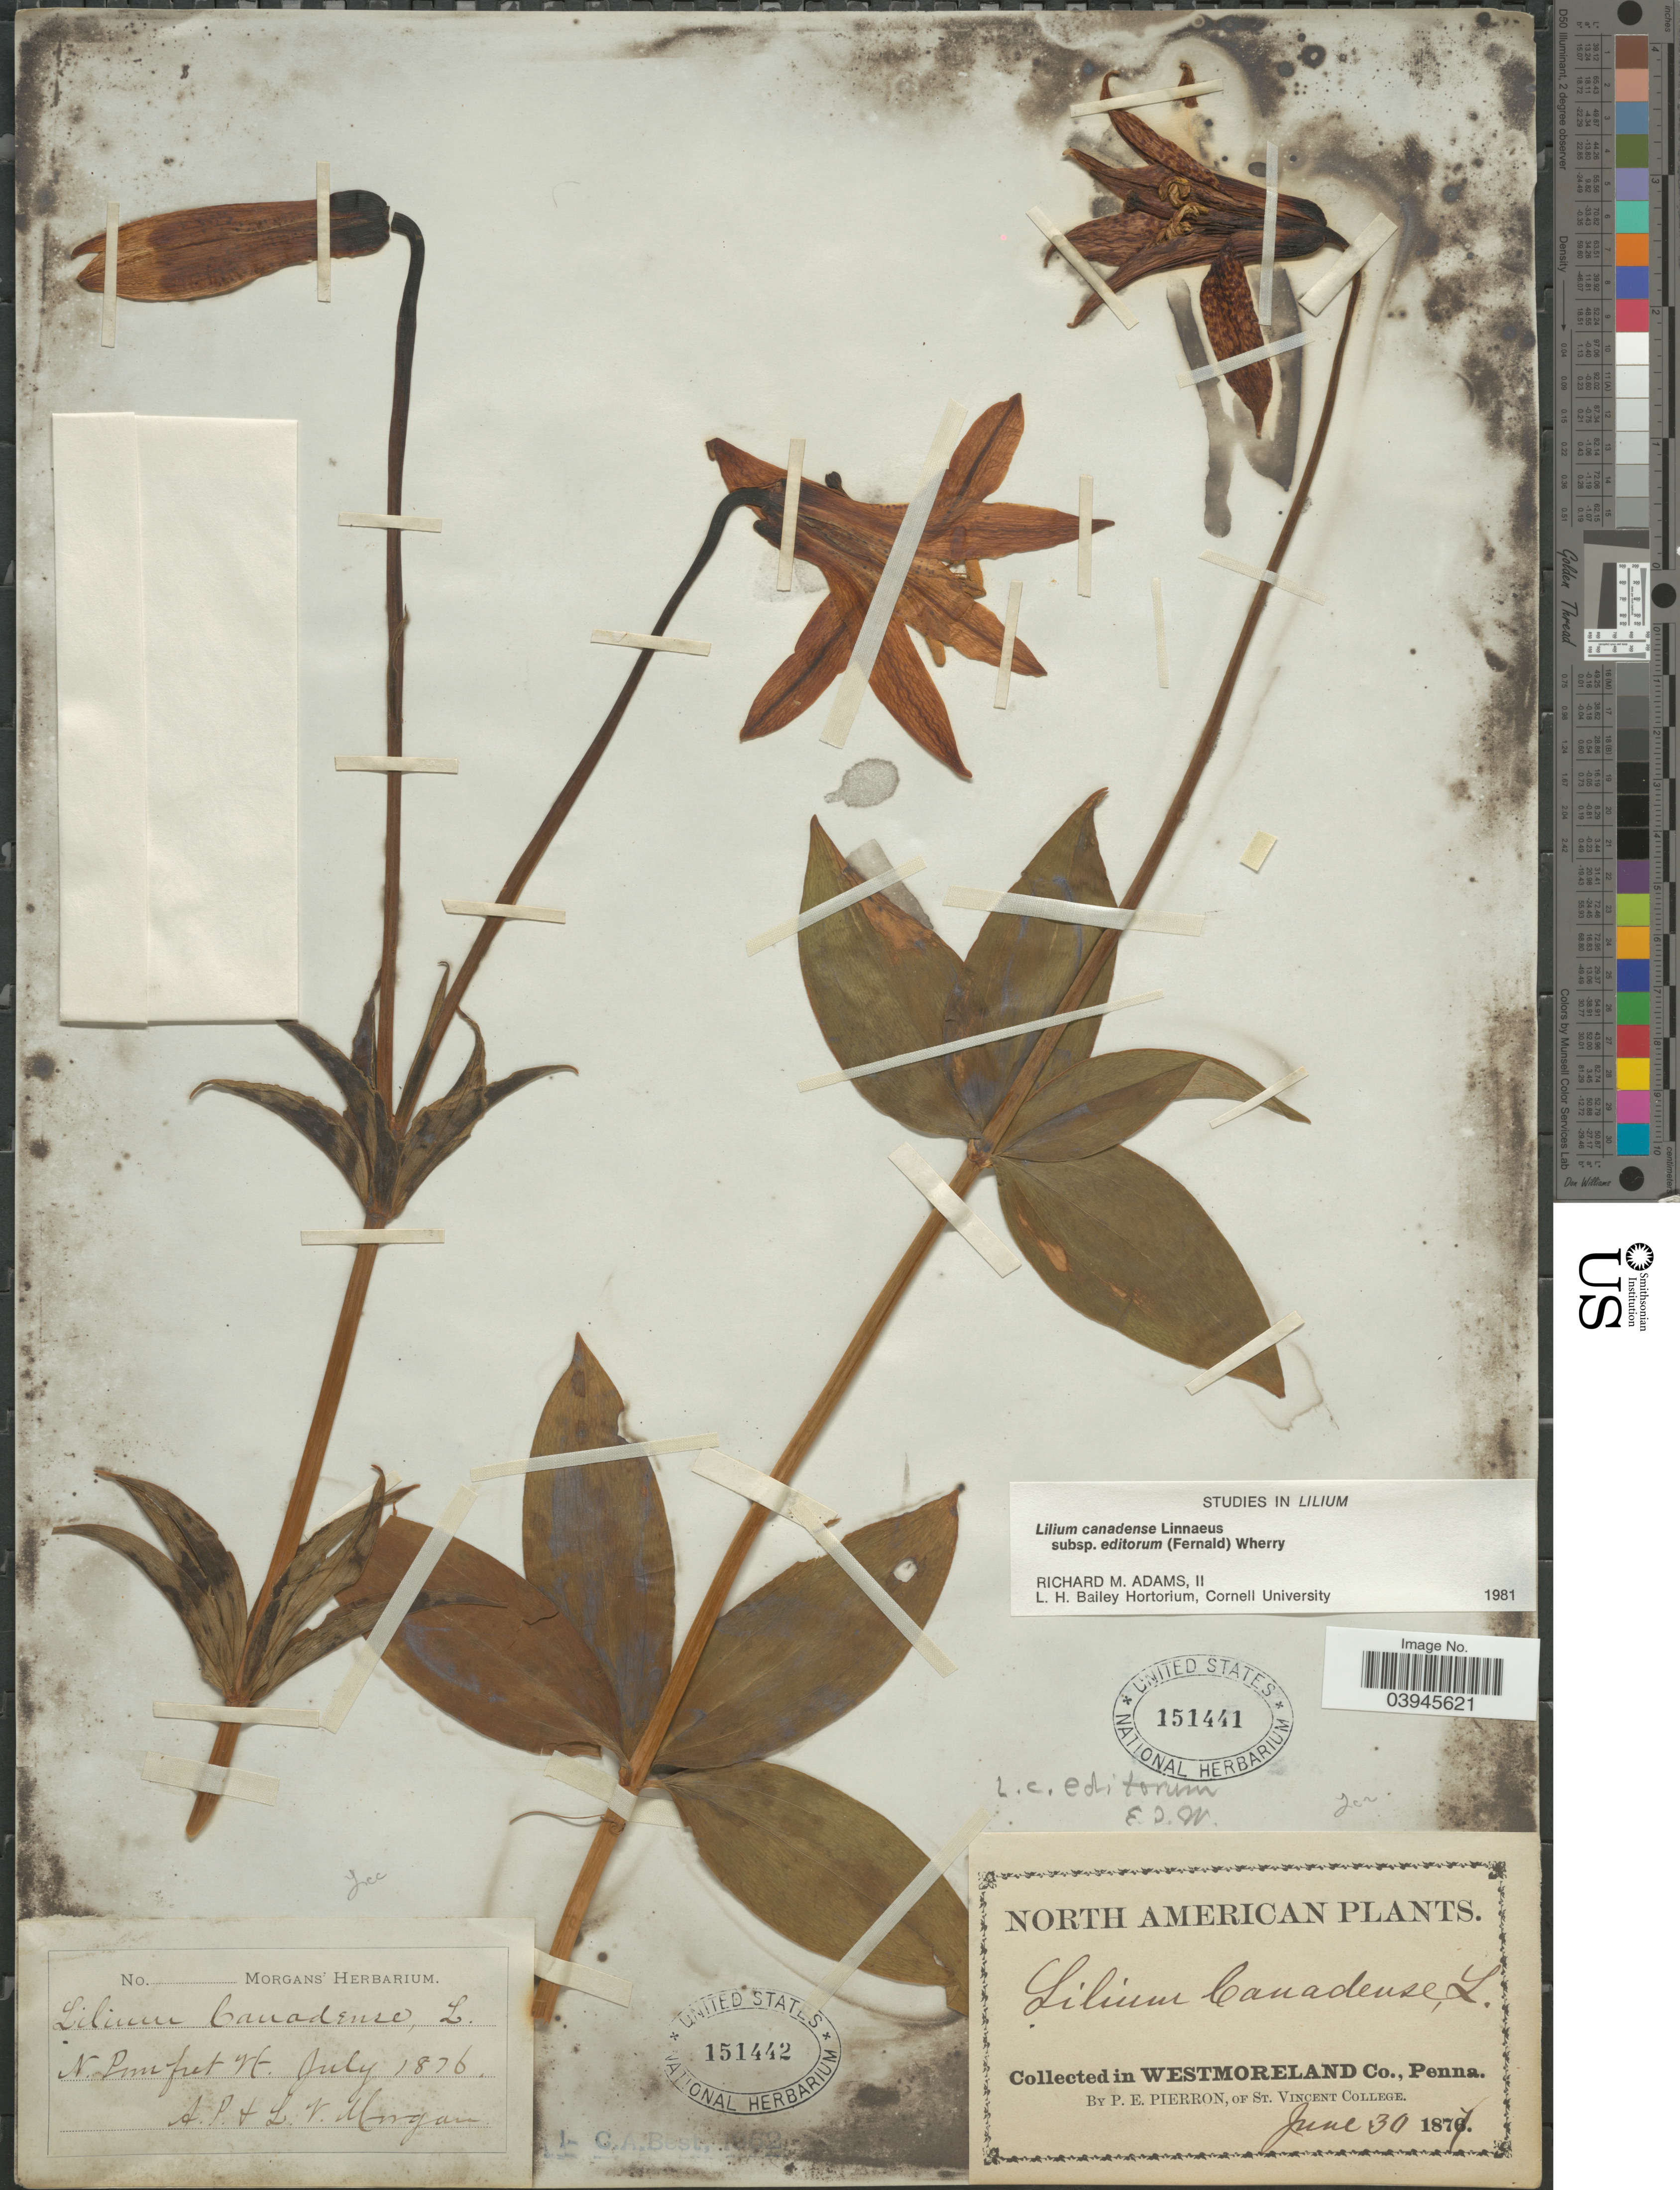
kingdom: Plantae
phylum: Tracheophyta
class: Liliopsida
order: Liliales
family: Liliaceae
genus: Lilium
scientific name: Lilium canadense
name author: L.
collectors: A. Morgan & L. Morgan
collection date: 1876-07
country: United States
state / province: Vermont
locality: N. Pomfret.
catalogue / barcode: US 151442-2